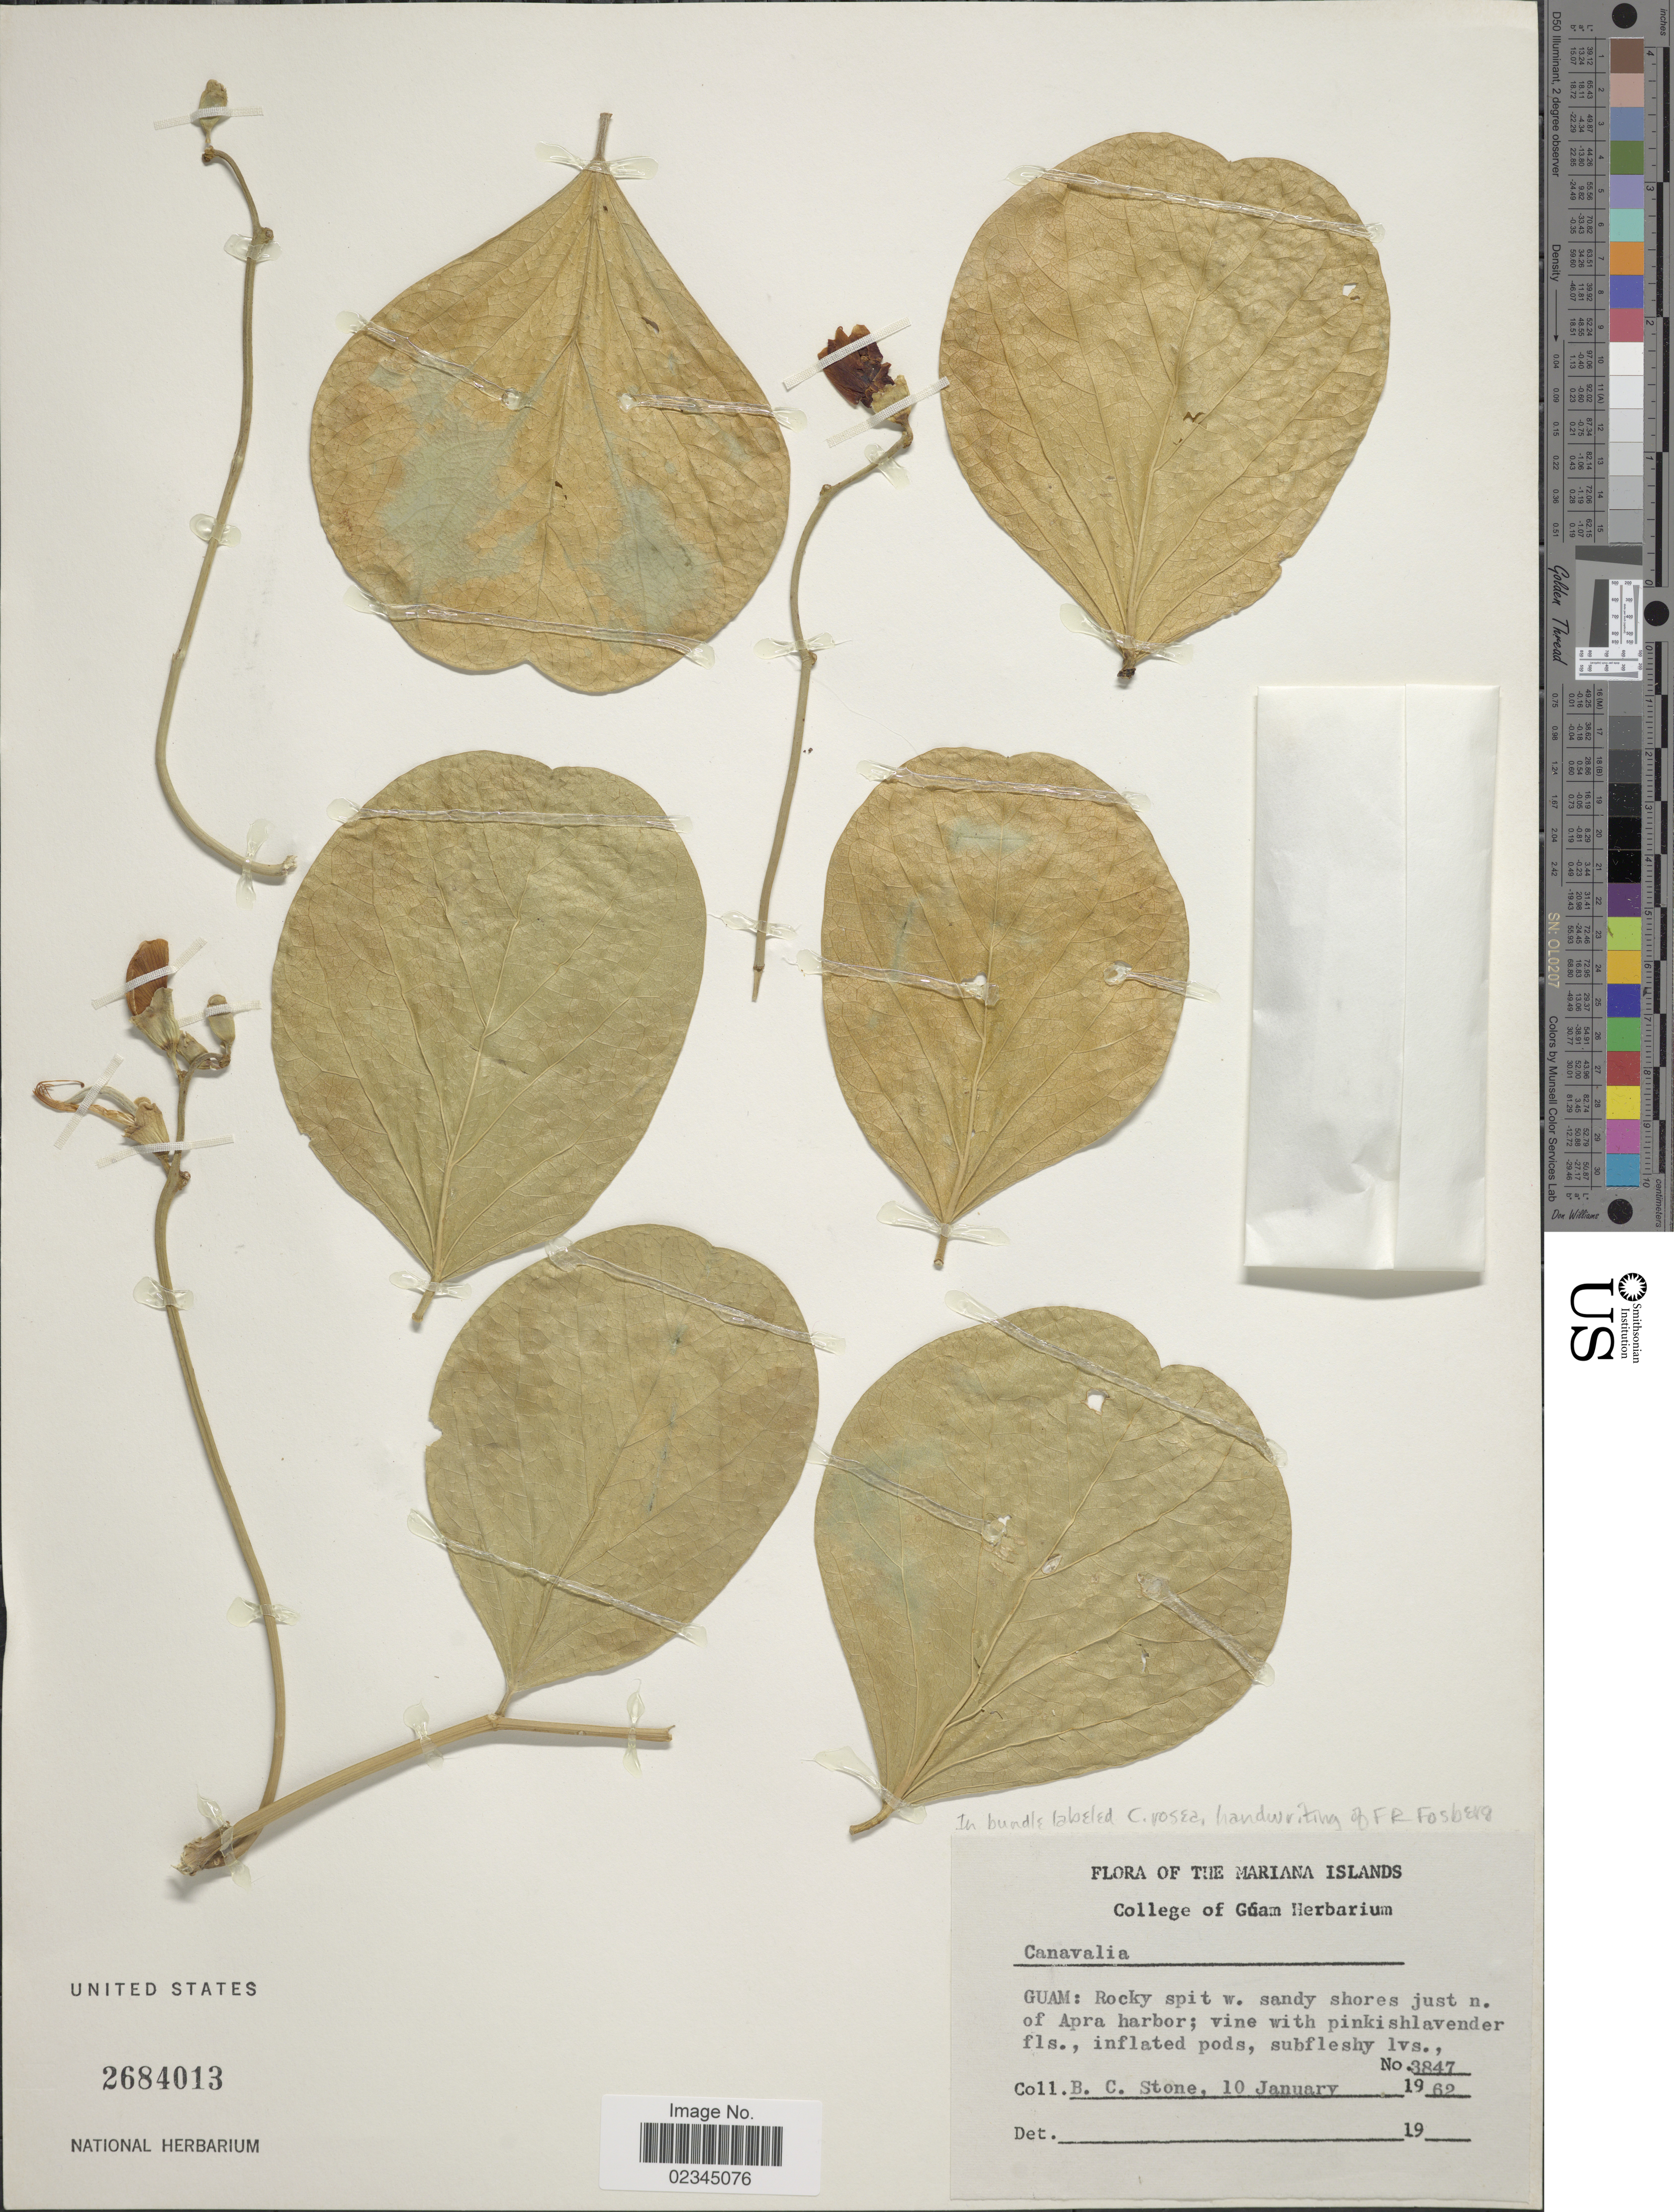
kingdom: Plantae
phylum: Tracheophyta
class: Magnoliopsida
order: Fabales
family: Fabaceae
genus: Canavalia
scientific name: Canavalia rosea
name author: (Sw.) DC.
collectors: B. C. Stone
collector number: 3847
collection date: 1962-01-10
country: Guam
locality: Mariana Islands. Guam: Rocky spit w. sandy shores just n. of Apra harbor.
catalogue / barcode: US 2684013